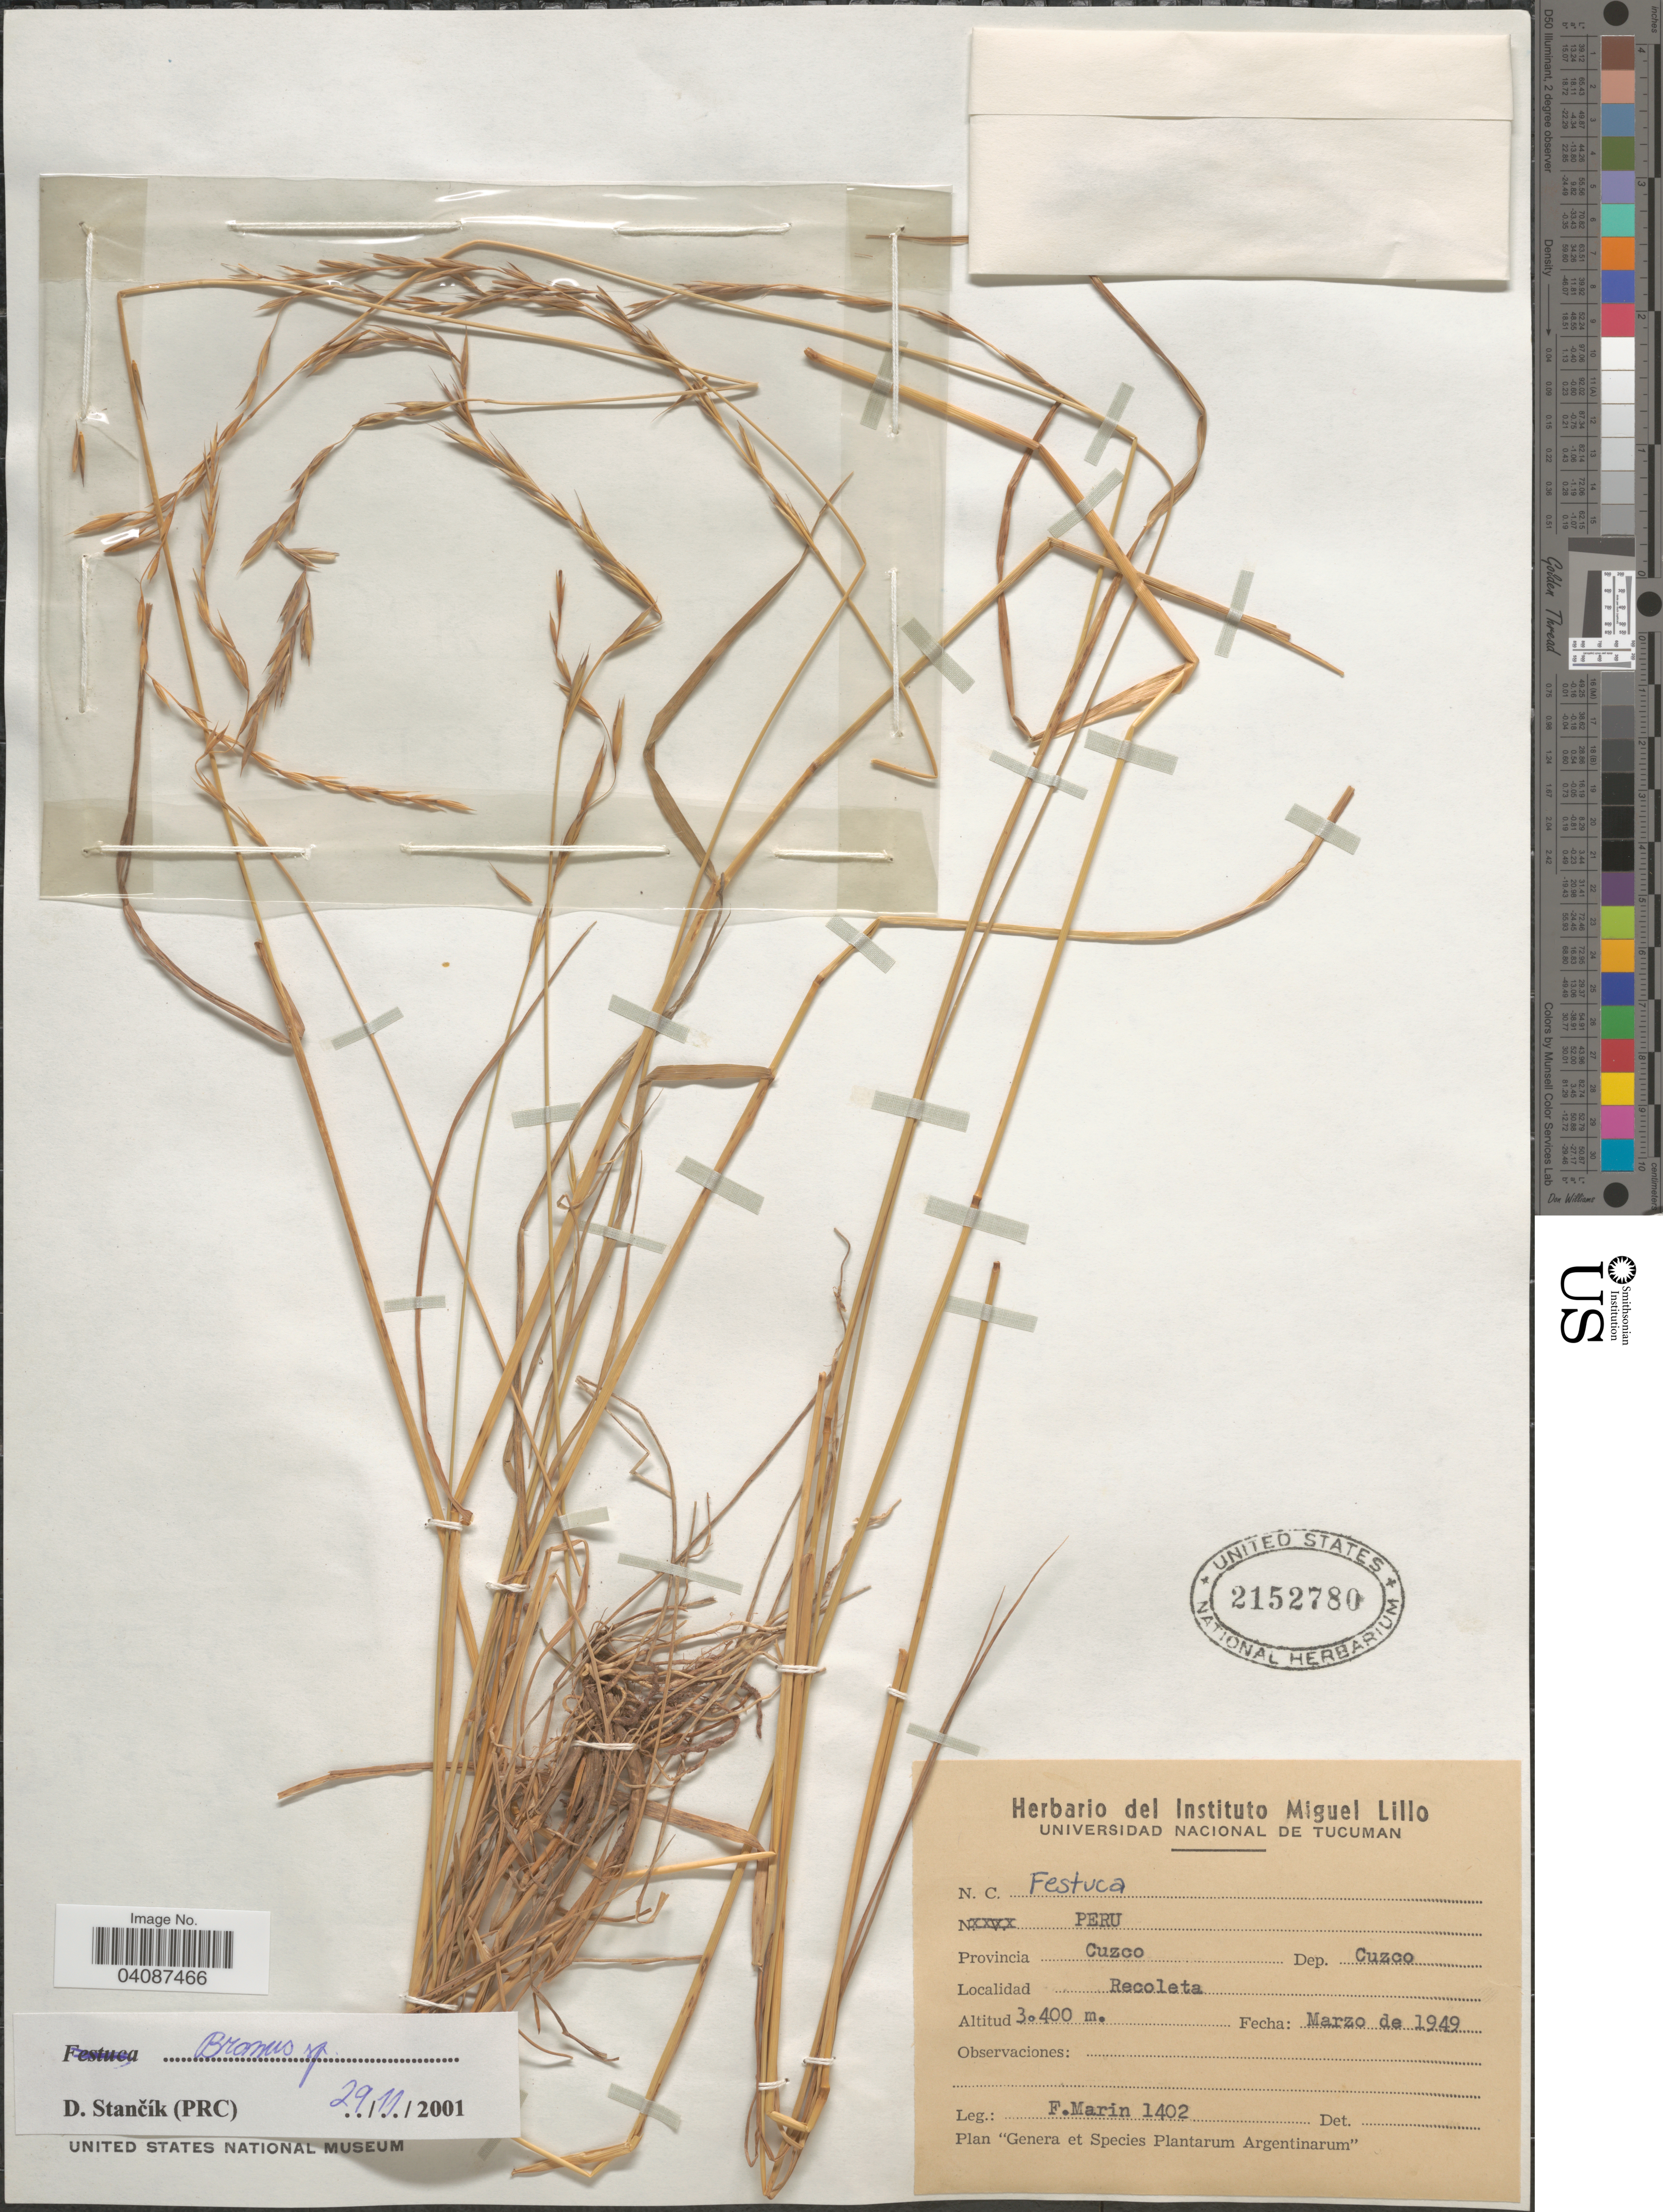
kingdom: Plantae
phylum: Tracheophyta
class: Liliopsida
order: Poales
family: Poaceae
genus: Bromus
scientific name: Bromus sp.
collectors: F. Marin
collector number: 1402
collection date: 1949-03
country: Peru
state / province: Cusco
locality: Provincia Cuzco. Dep. Cuzco. Recoleta.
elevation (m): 3400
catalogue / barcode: US 2152780